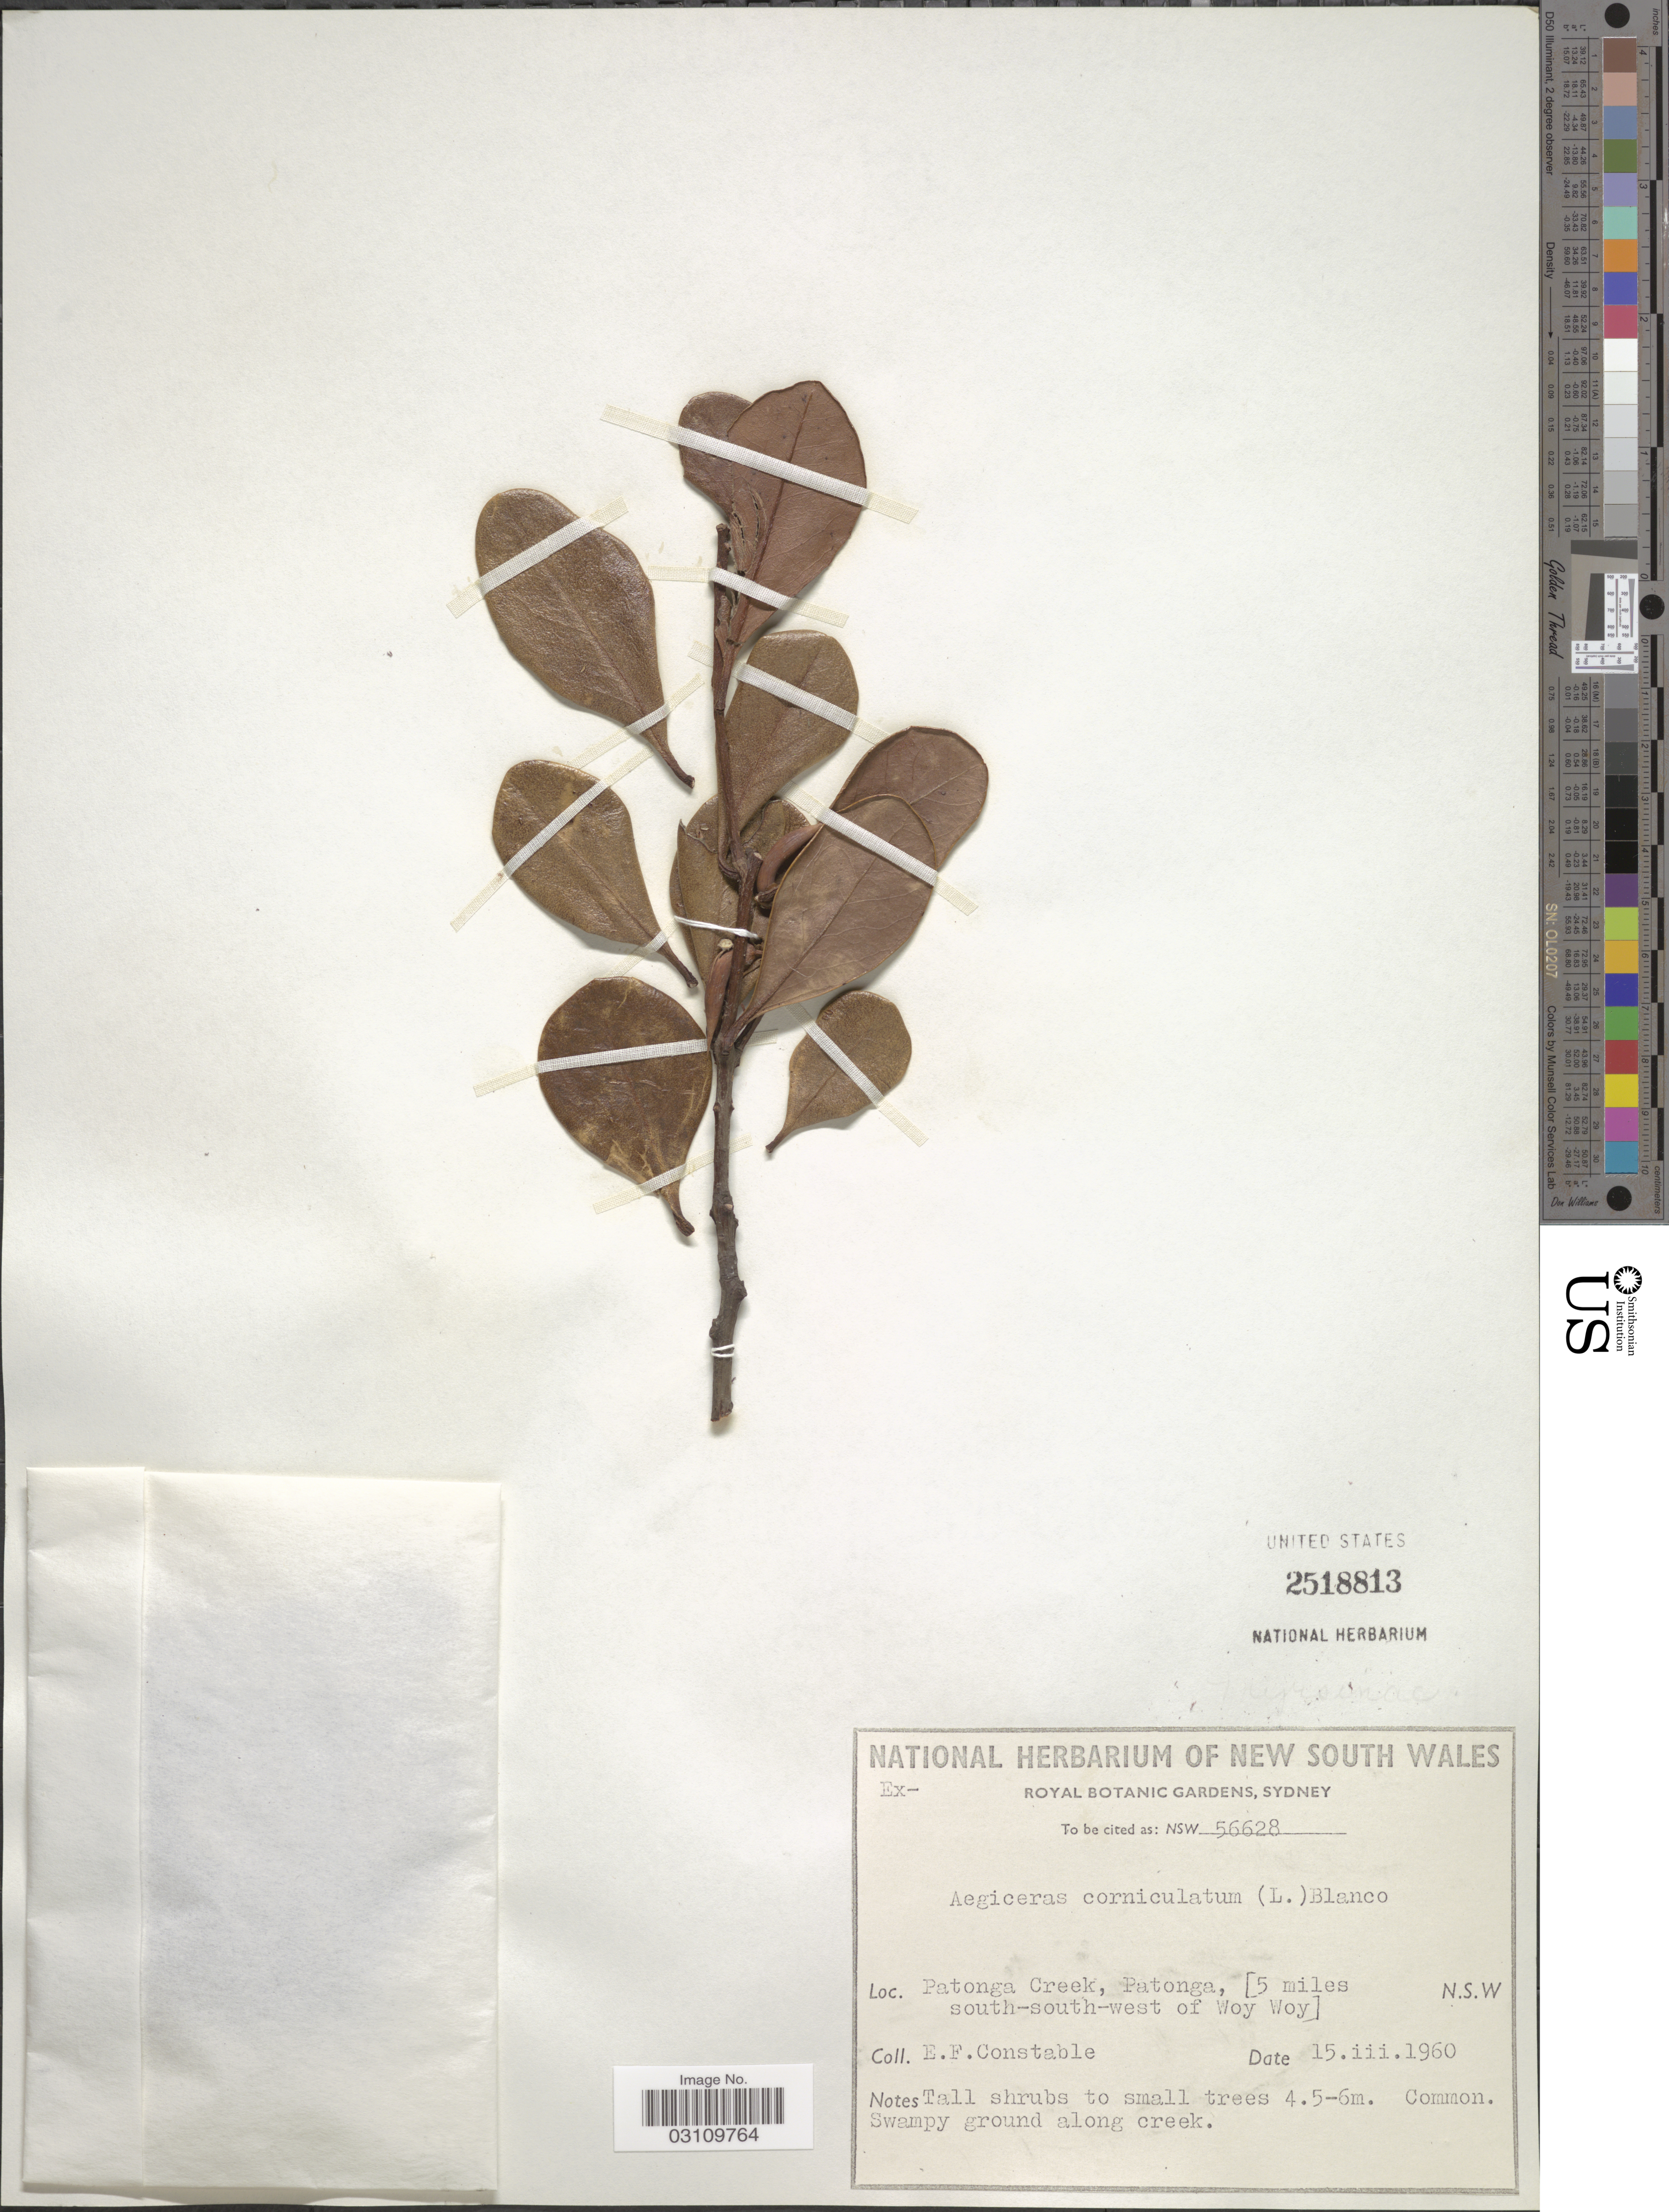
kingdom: Plantae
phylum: Tracheophyta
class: Magnoliopsida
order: Ericales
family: Primulaceae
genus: Aegiceras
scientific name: Aegiceras corniculatum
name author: (L.) Blanco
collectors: E. F. Constable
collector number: NSW56628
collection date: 1960-03-15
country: Australia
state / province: New South Wales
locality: Patonga Creek, Patonga, [5 miles south-south-west of Woy Woy].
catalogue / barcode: US 2518813